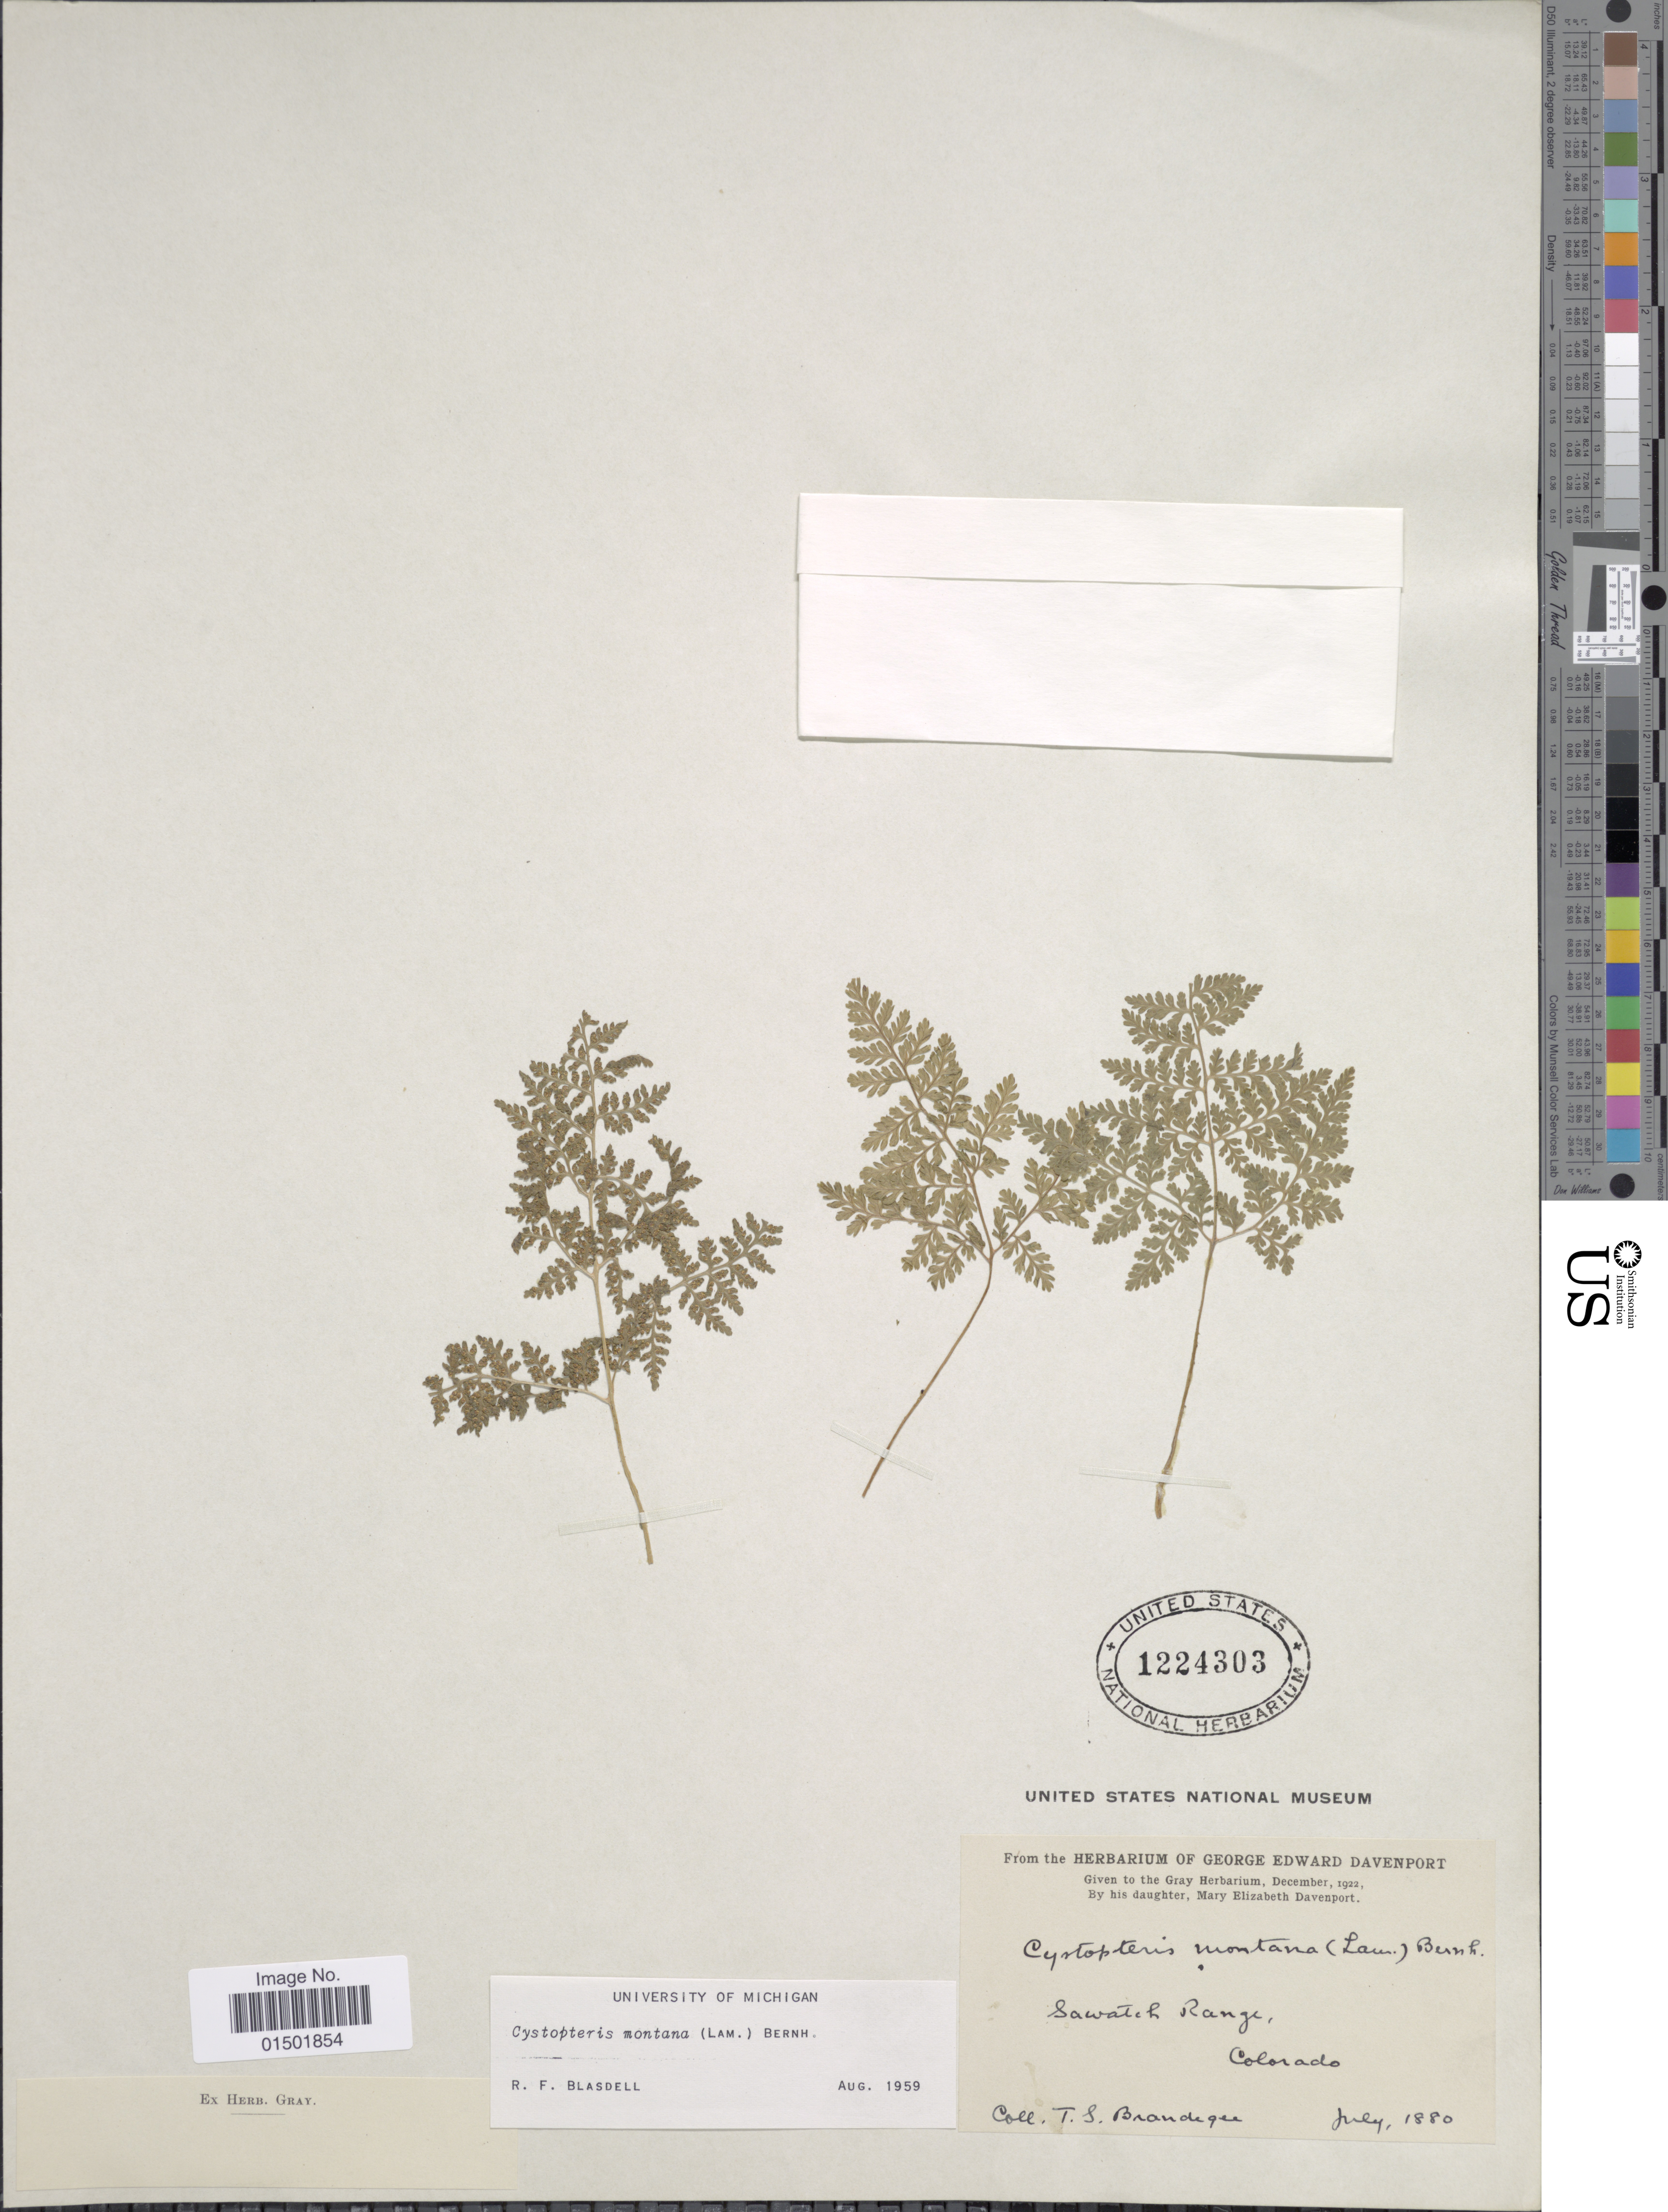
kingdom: Plantae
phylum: Tracheophyta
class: Polypodiopsida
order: Polypodiales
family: Cystopteridaceae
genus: Cystopteris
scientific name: Cystopteris montana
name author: (Lam.) Desv.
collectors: T. S. Brandegee (herbarium)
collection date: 1880-07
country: United States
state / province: Colorado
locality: Sawatch Range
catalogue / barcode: US 1224303